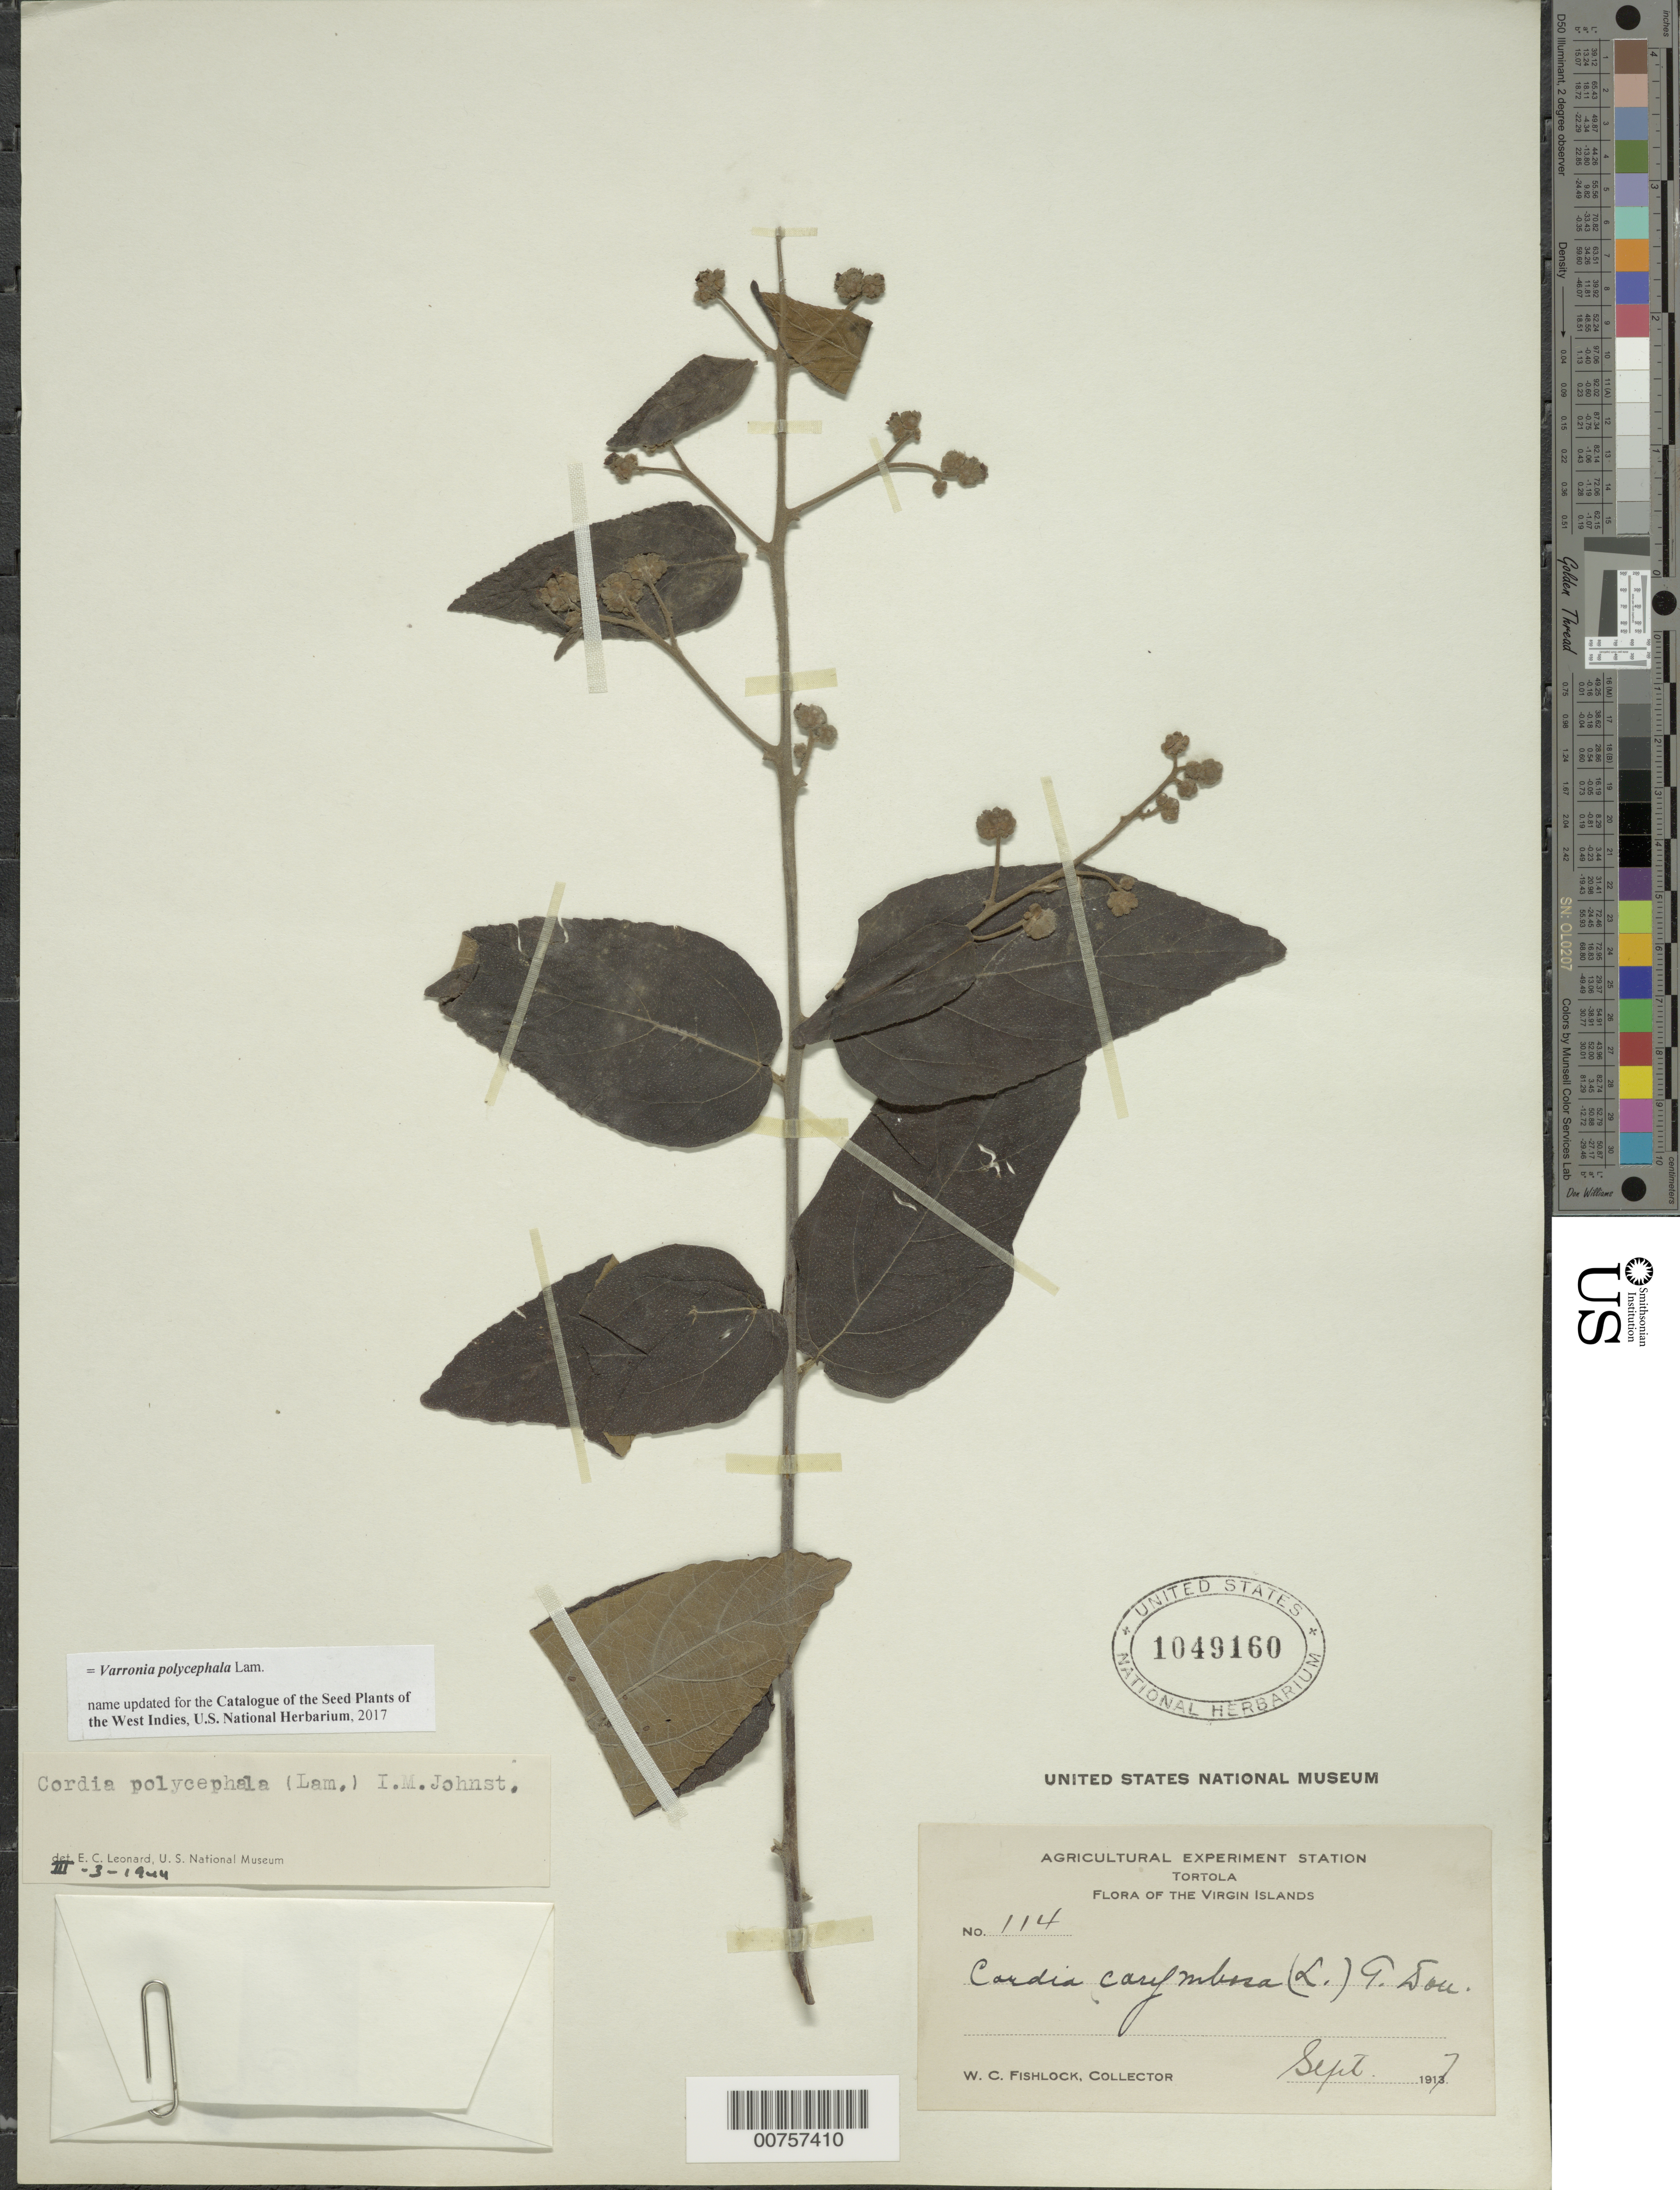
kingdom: Plantae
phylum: Tracheophyta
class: Magnoliopsida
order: Boraginales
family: Cordiaceae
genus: Varronia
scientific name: Varronia polycephala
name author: Lam.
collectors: W. Fishlock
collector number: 114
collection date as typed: Sep 1917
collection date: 1917-09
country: British Virgin Islands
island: Tortola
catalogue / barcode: US 1049160